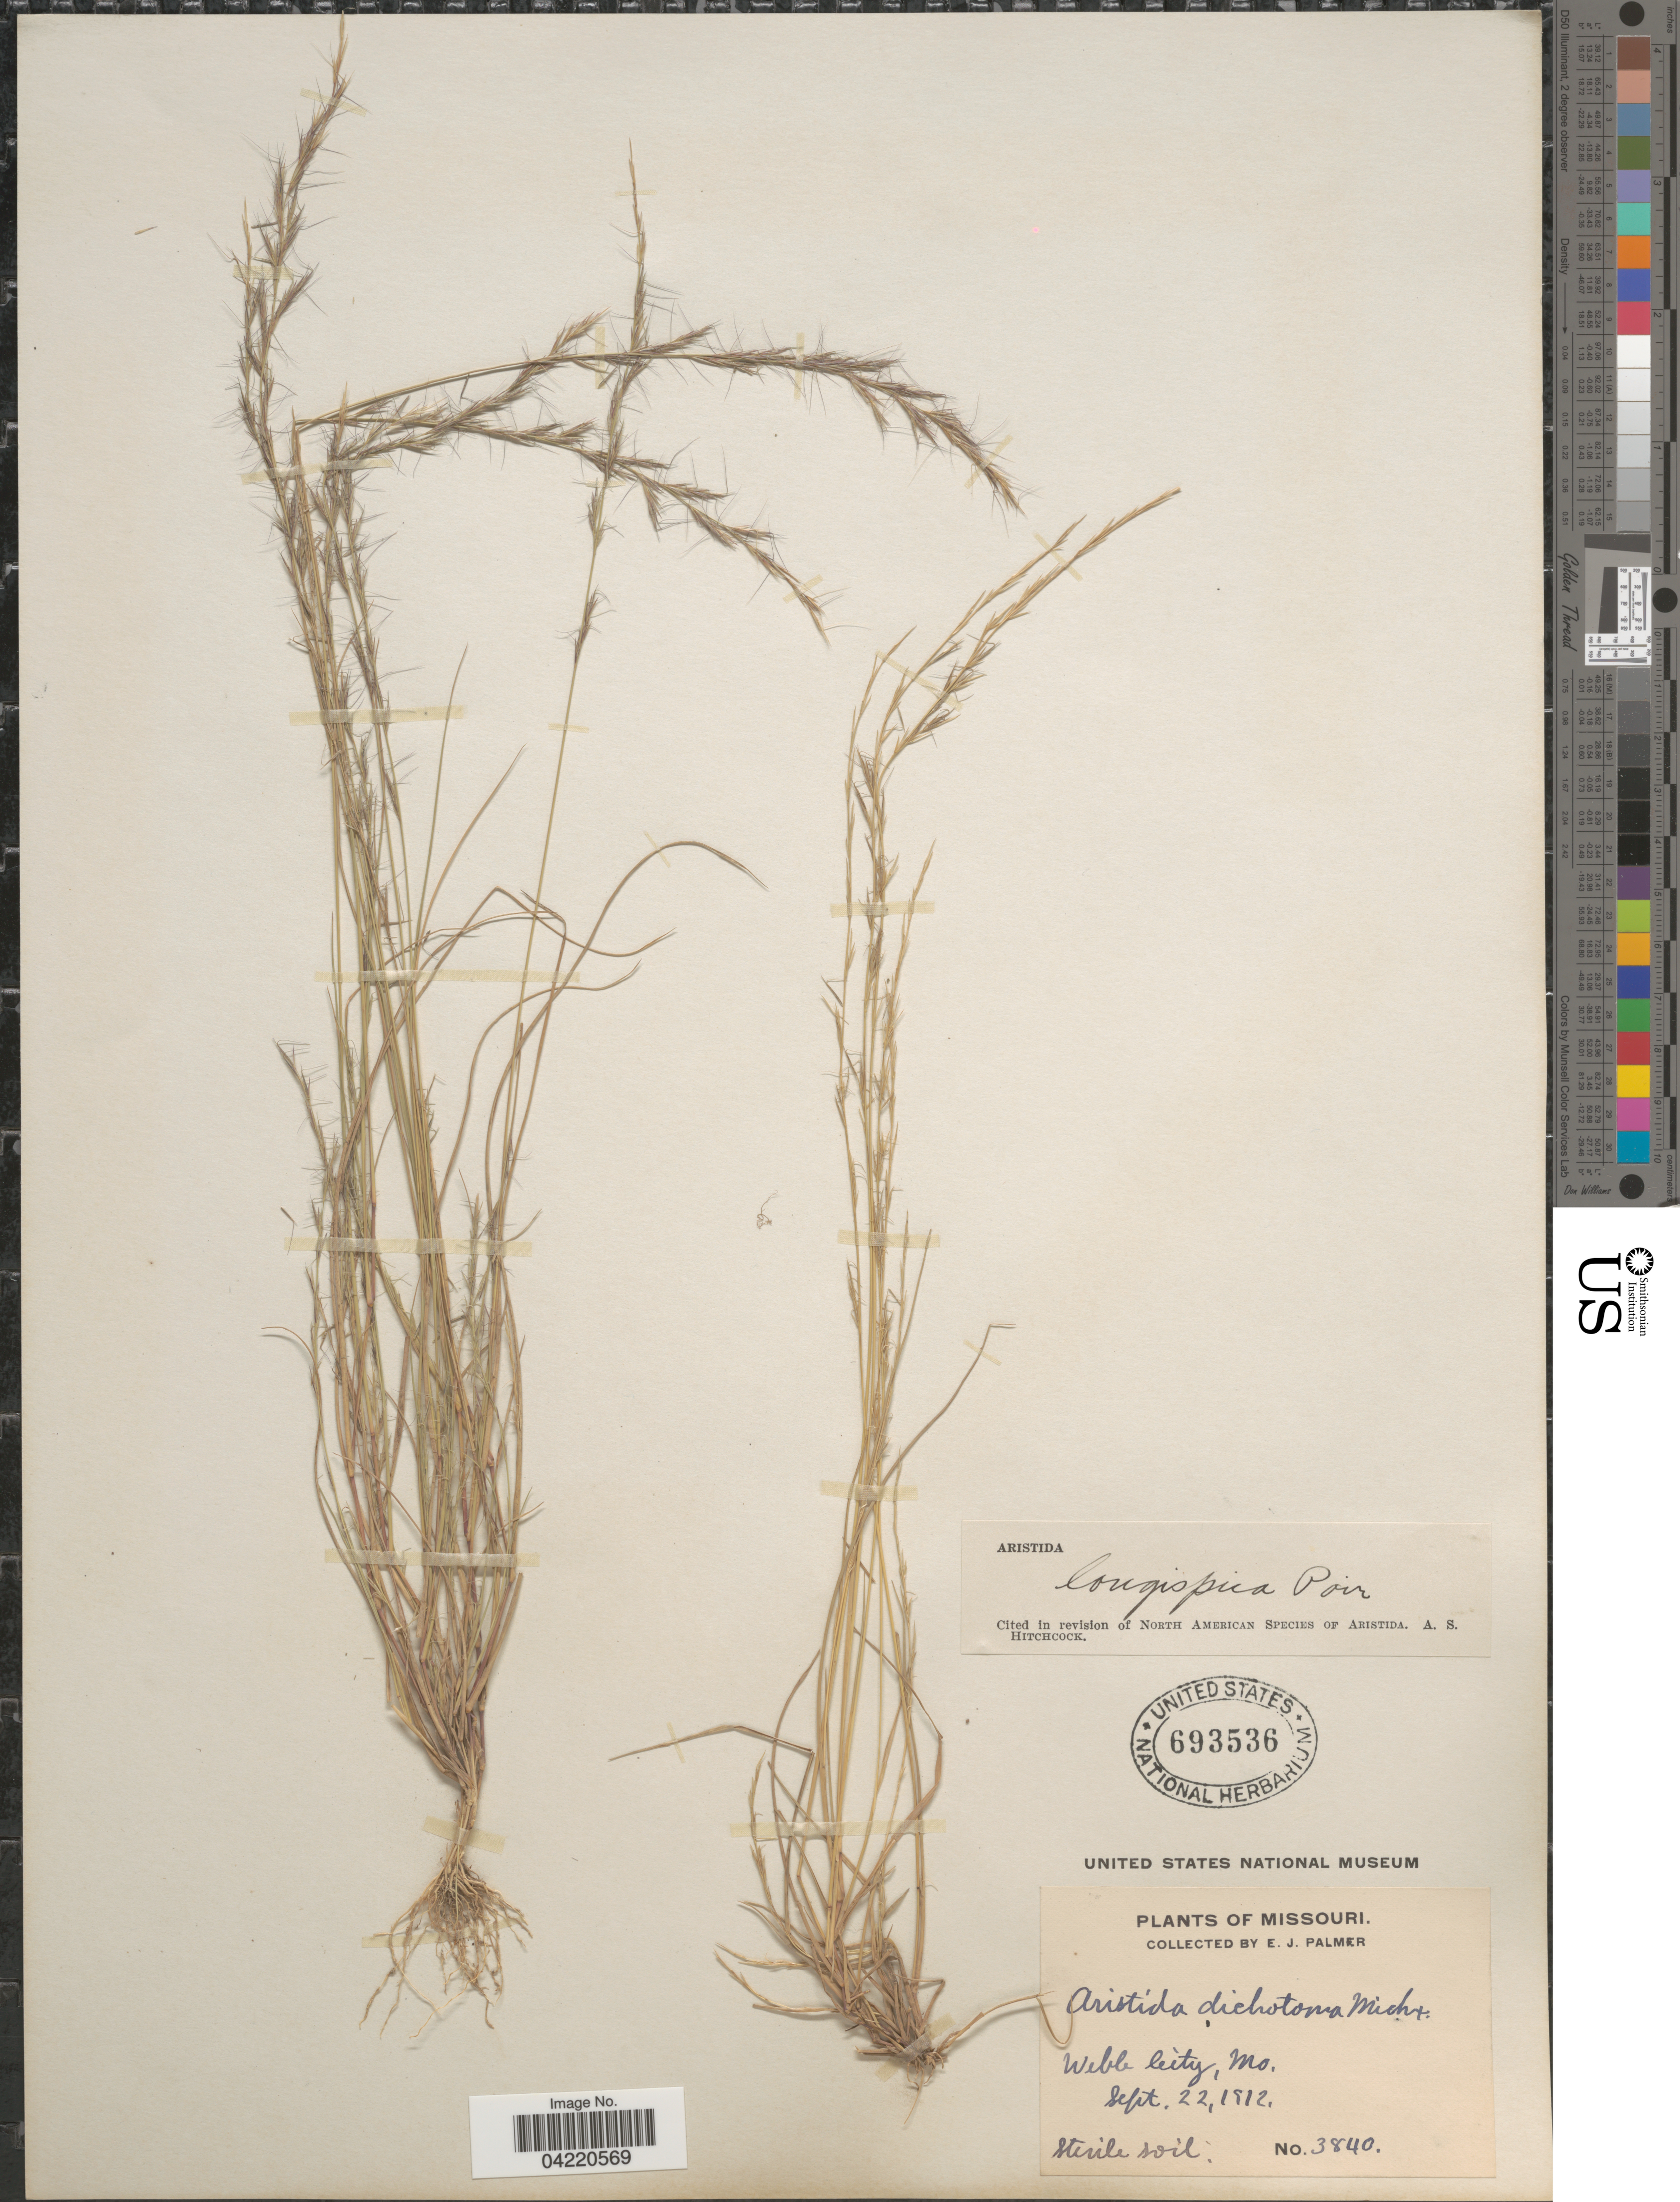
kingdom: Plantae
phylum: Tracheophyta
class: Liliopsida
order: Poales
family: Poaceae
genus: Aristida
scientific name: Aristida longespica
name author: Poir.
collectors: E. J. Palmer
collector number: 3840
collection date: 1912-09-22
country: United States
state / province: Missouri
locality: Webb City.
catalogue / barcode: US 693536